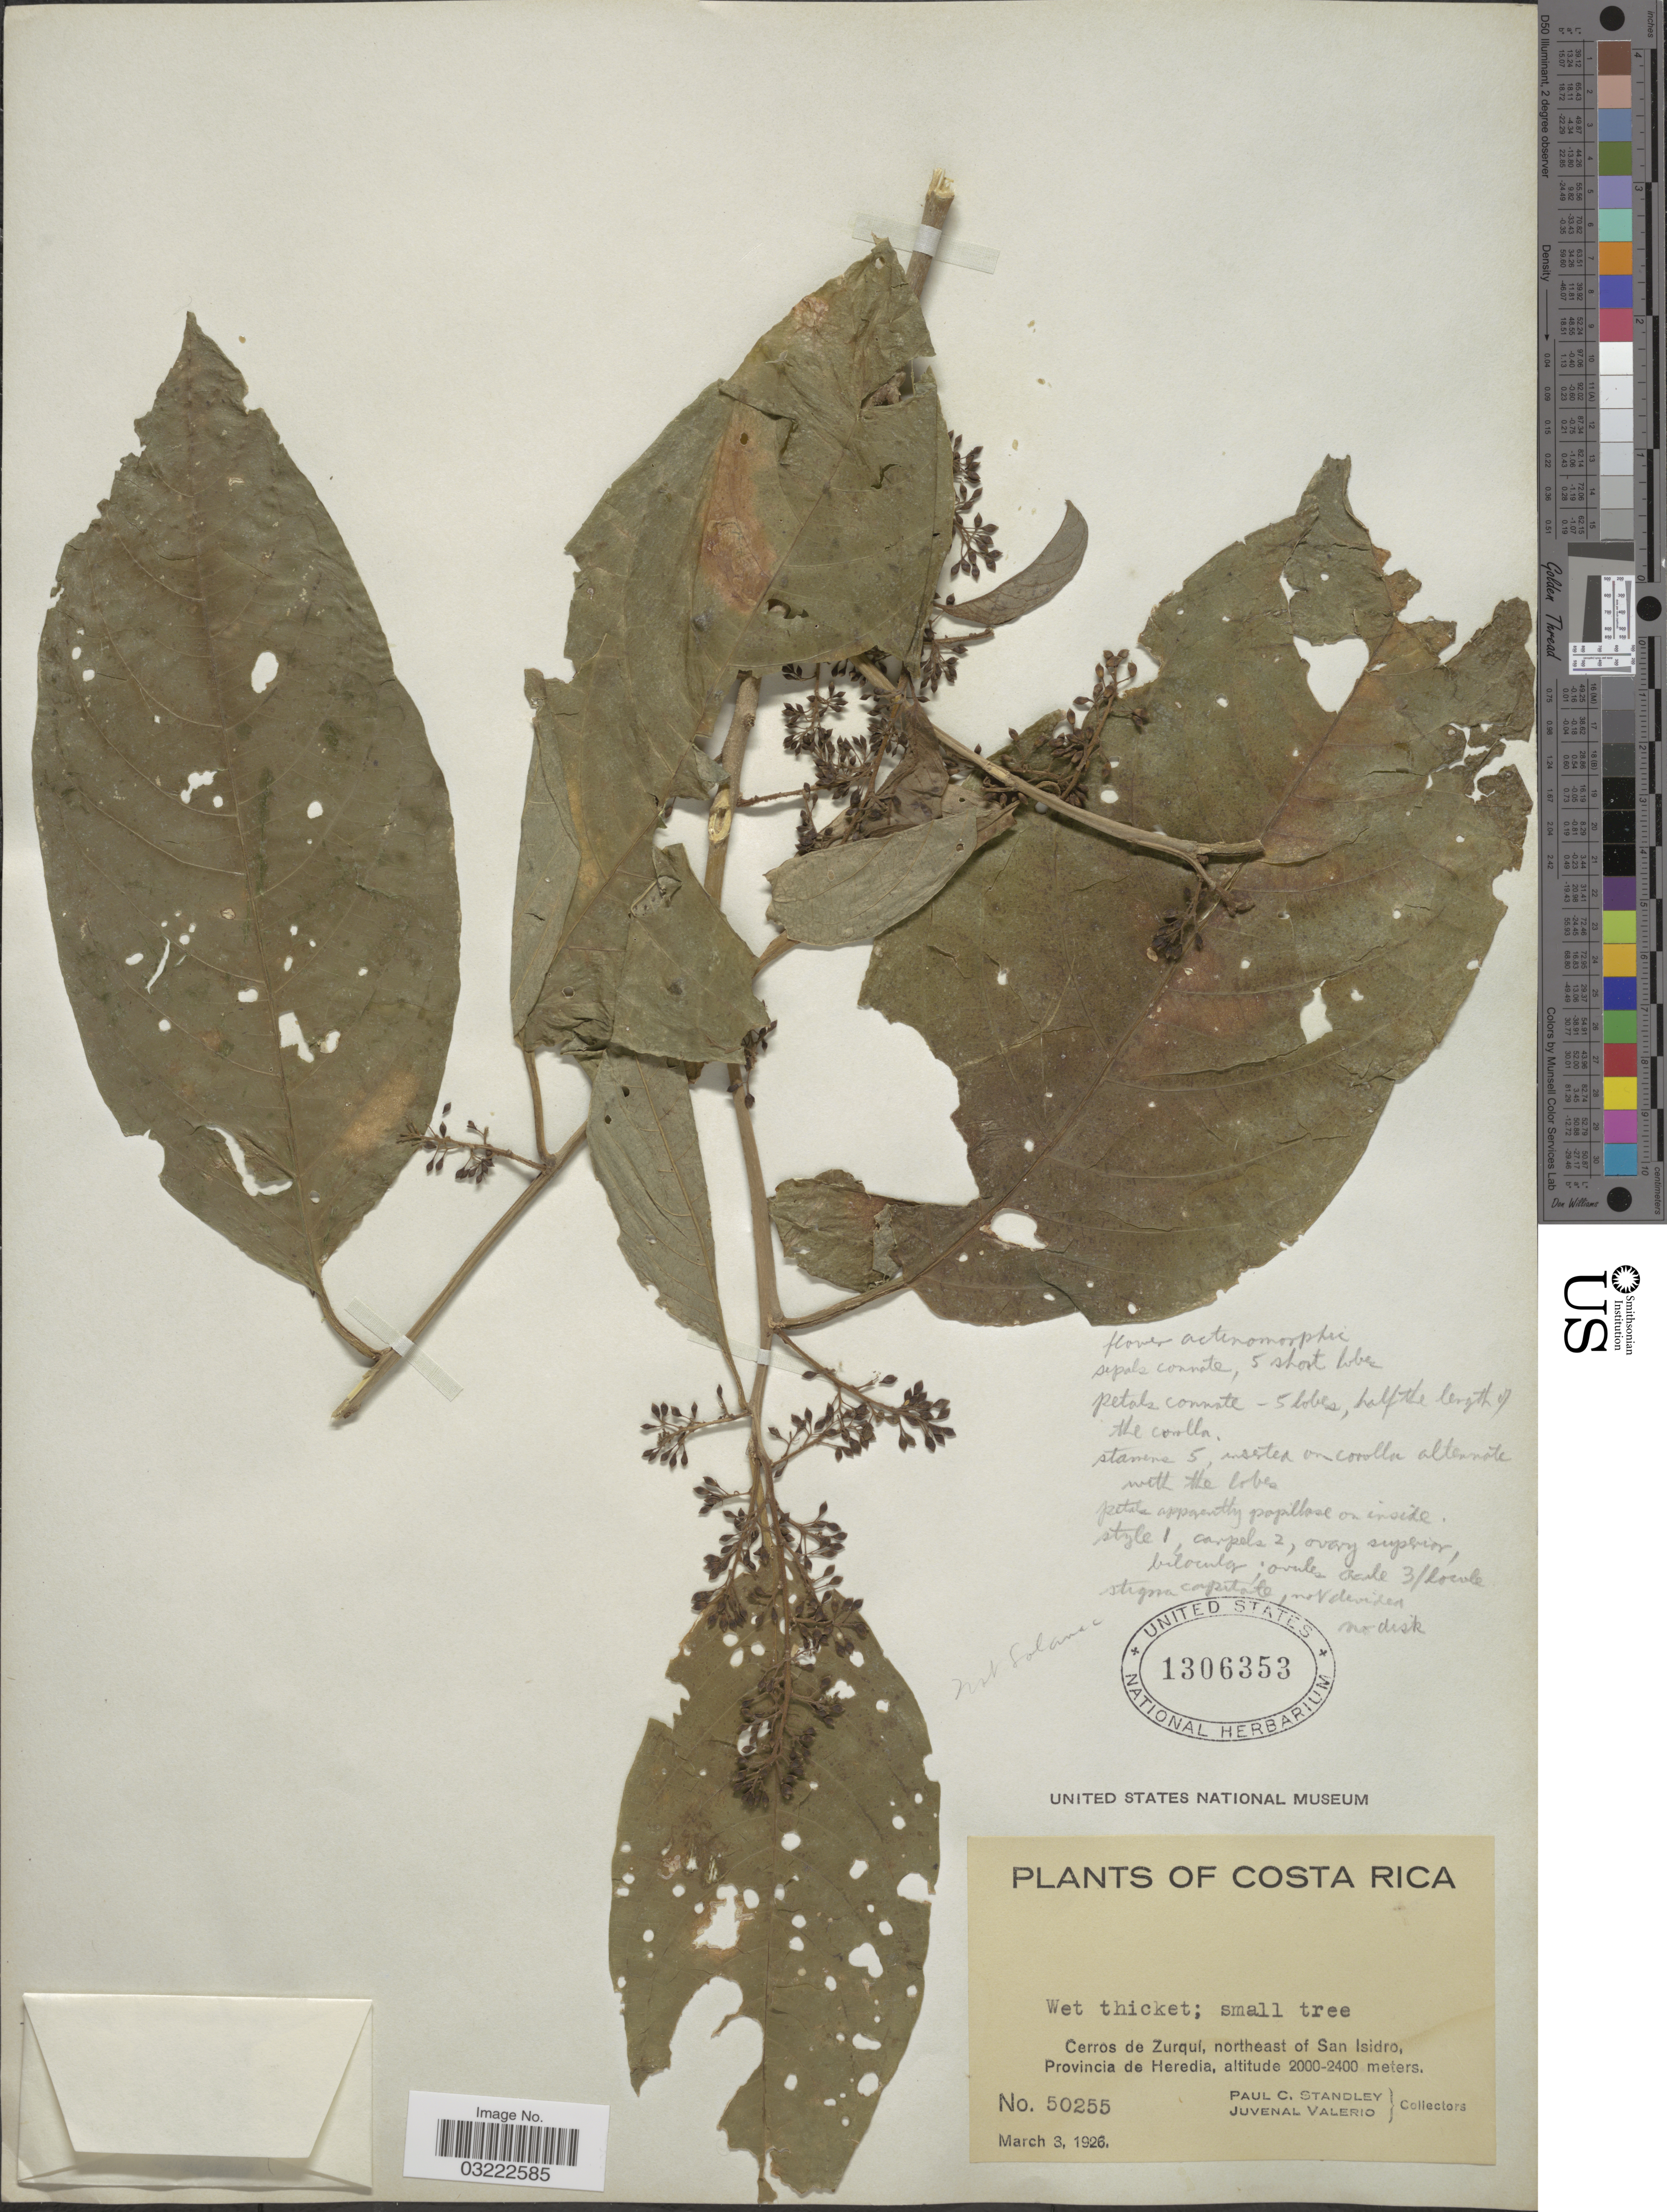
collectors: P. C. Standley & J. Valerio R.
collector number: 50255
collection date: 1926-03-03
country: Costa Rica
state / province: Heredia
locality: Cerros de Zurqui, northeast of San Isidro.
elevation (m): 2000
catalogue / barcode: US 1306353